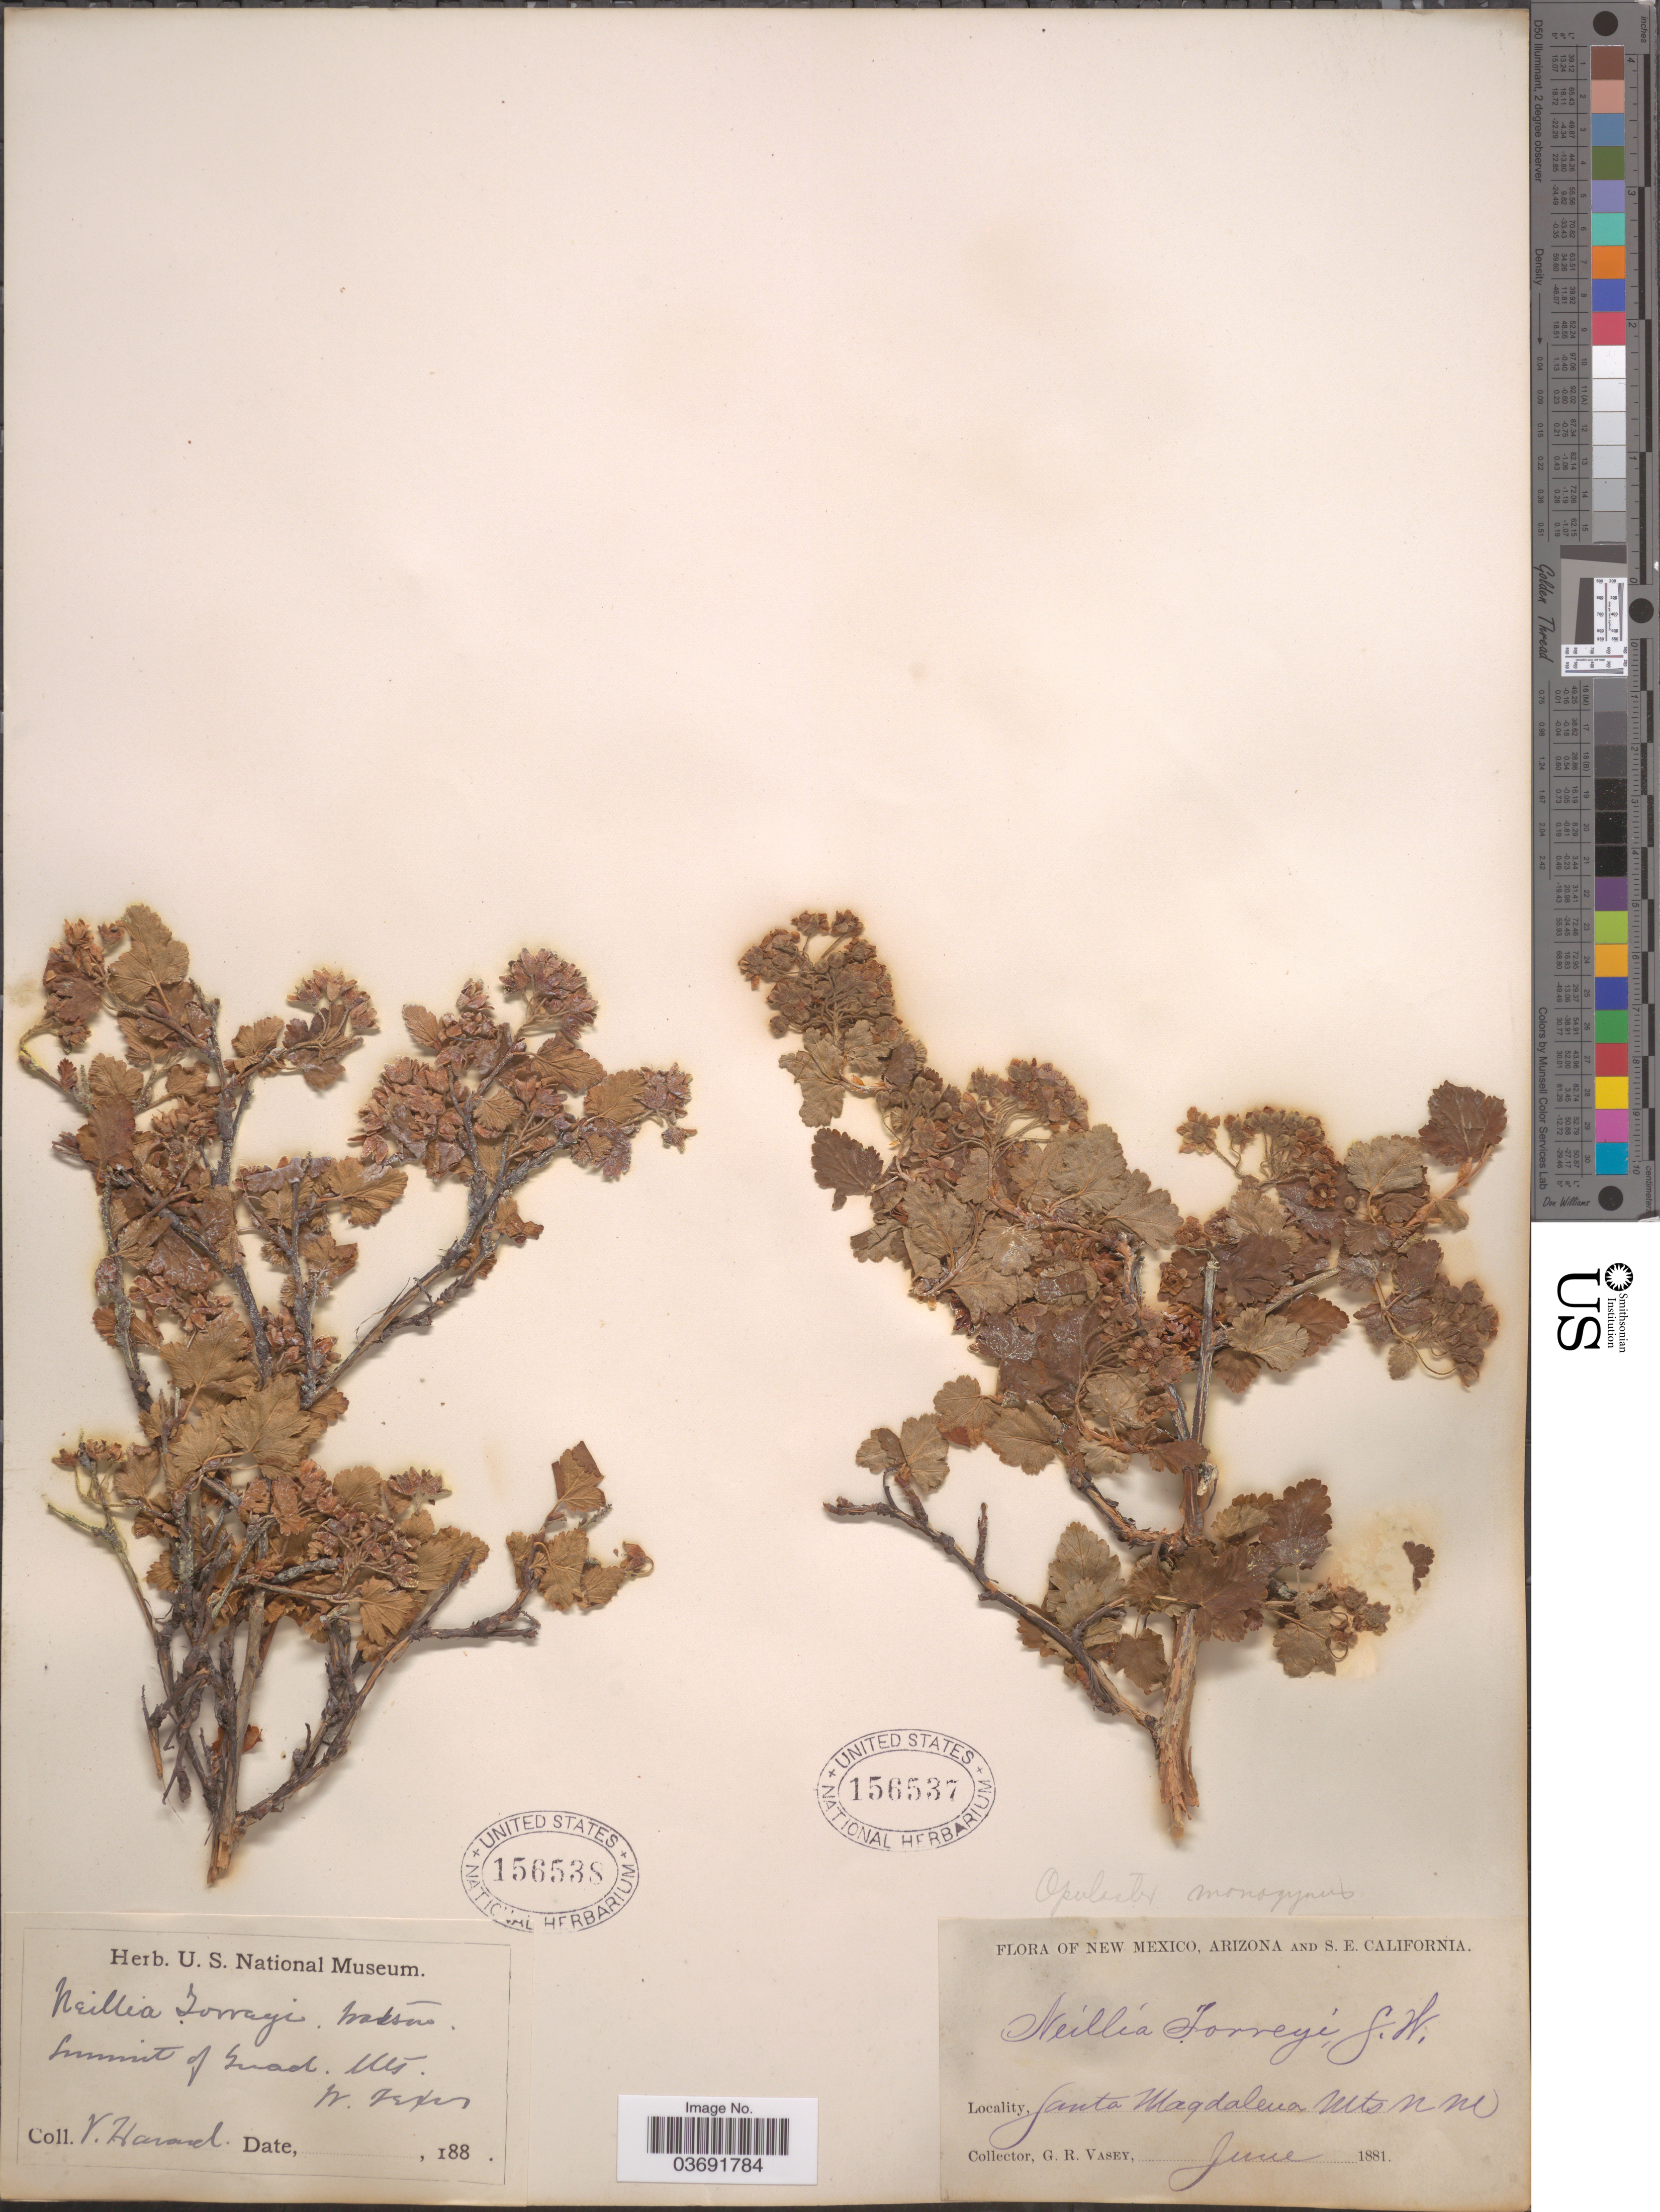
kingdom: Plantae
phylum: Tracheophyta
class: Magnoliopsida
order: Rosales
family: Rosaceae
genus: Physocarpus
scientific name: Physocarpus monogynus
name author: (Torr.) J.M. Coult.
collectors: V. Havard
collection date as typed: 188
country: United States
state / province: New Mexico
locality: Summit of Guad. Mts.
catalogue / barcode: US 156538